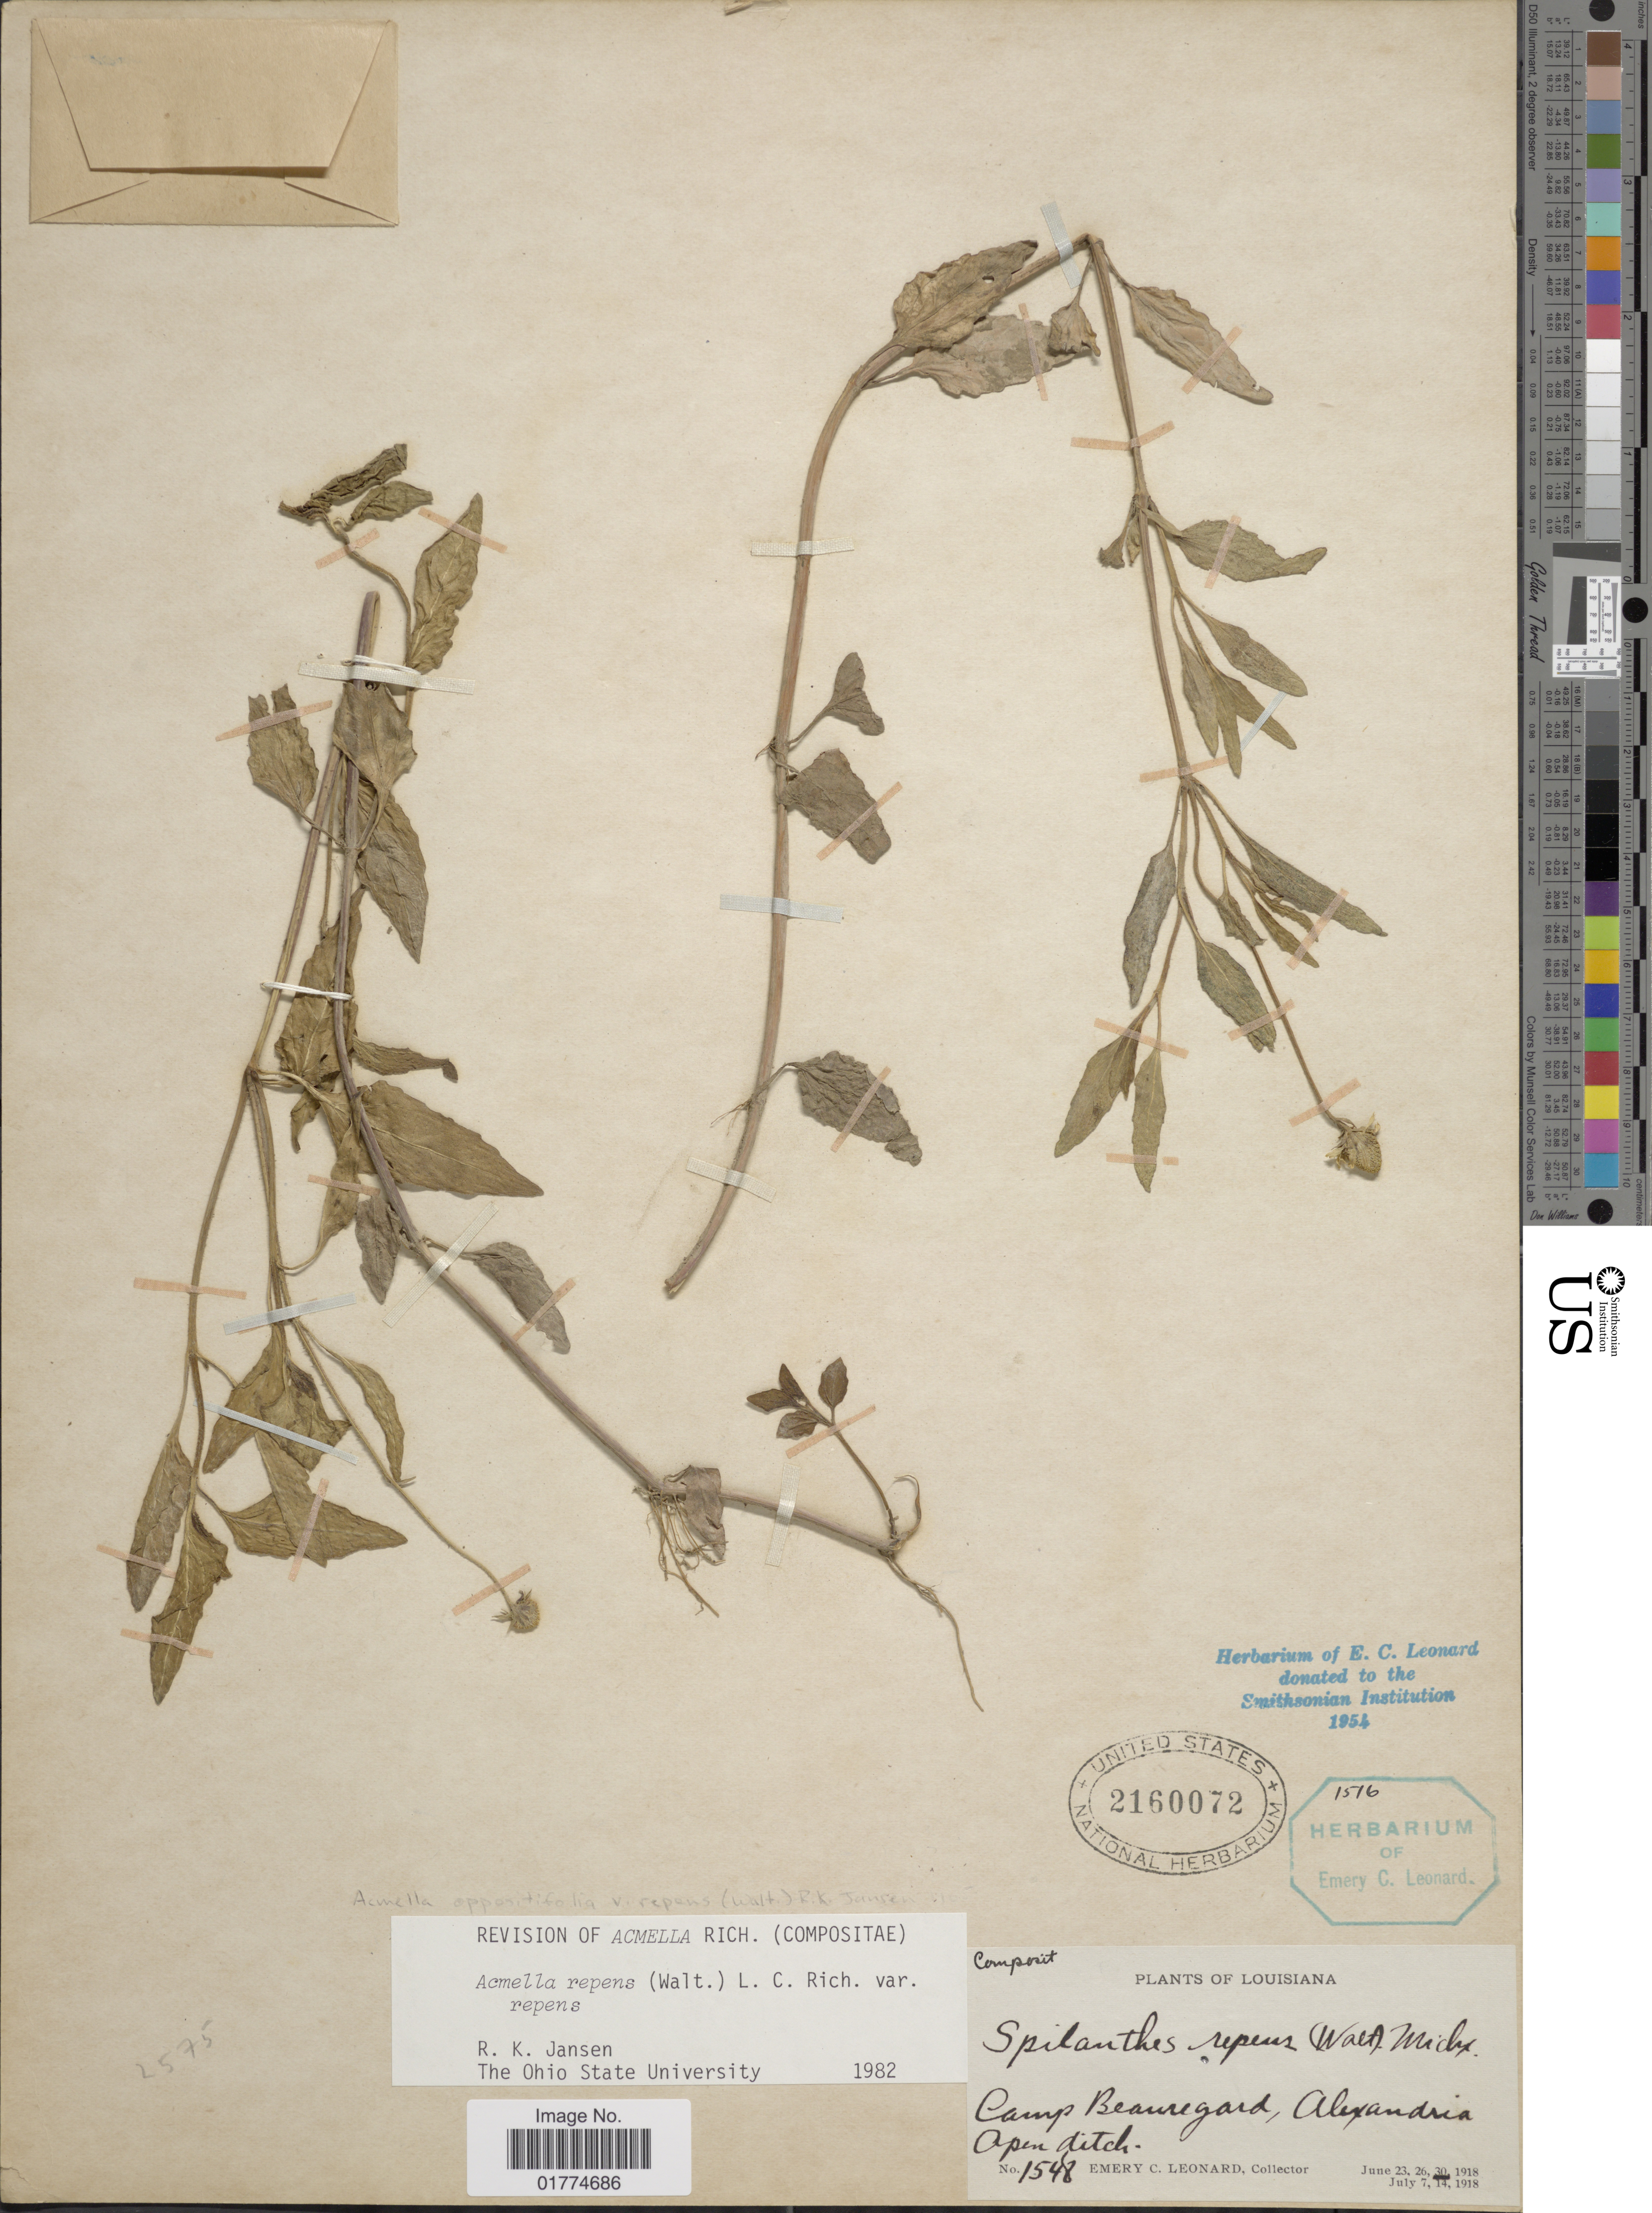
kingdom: Plantae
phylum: Tracheophyta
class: Magnoliopsida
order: Asterales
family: Asteraceae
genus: Acmella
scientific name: Acmella oppositifolia var. repens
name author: (Walter) R.K. Jansen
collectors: E. C. Leonard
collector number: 1548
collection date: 1918-06-30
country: United States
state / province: Louisiana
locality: Camp Beauregard, Alexandria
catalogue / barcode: US 2160072